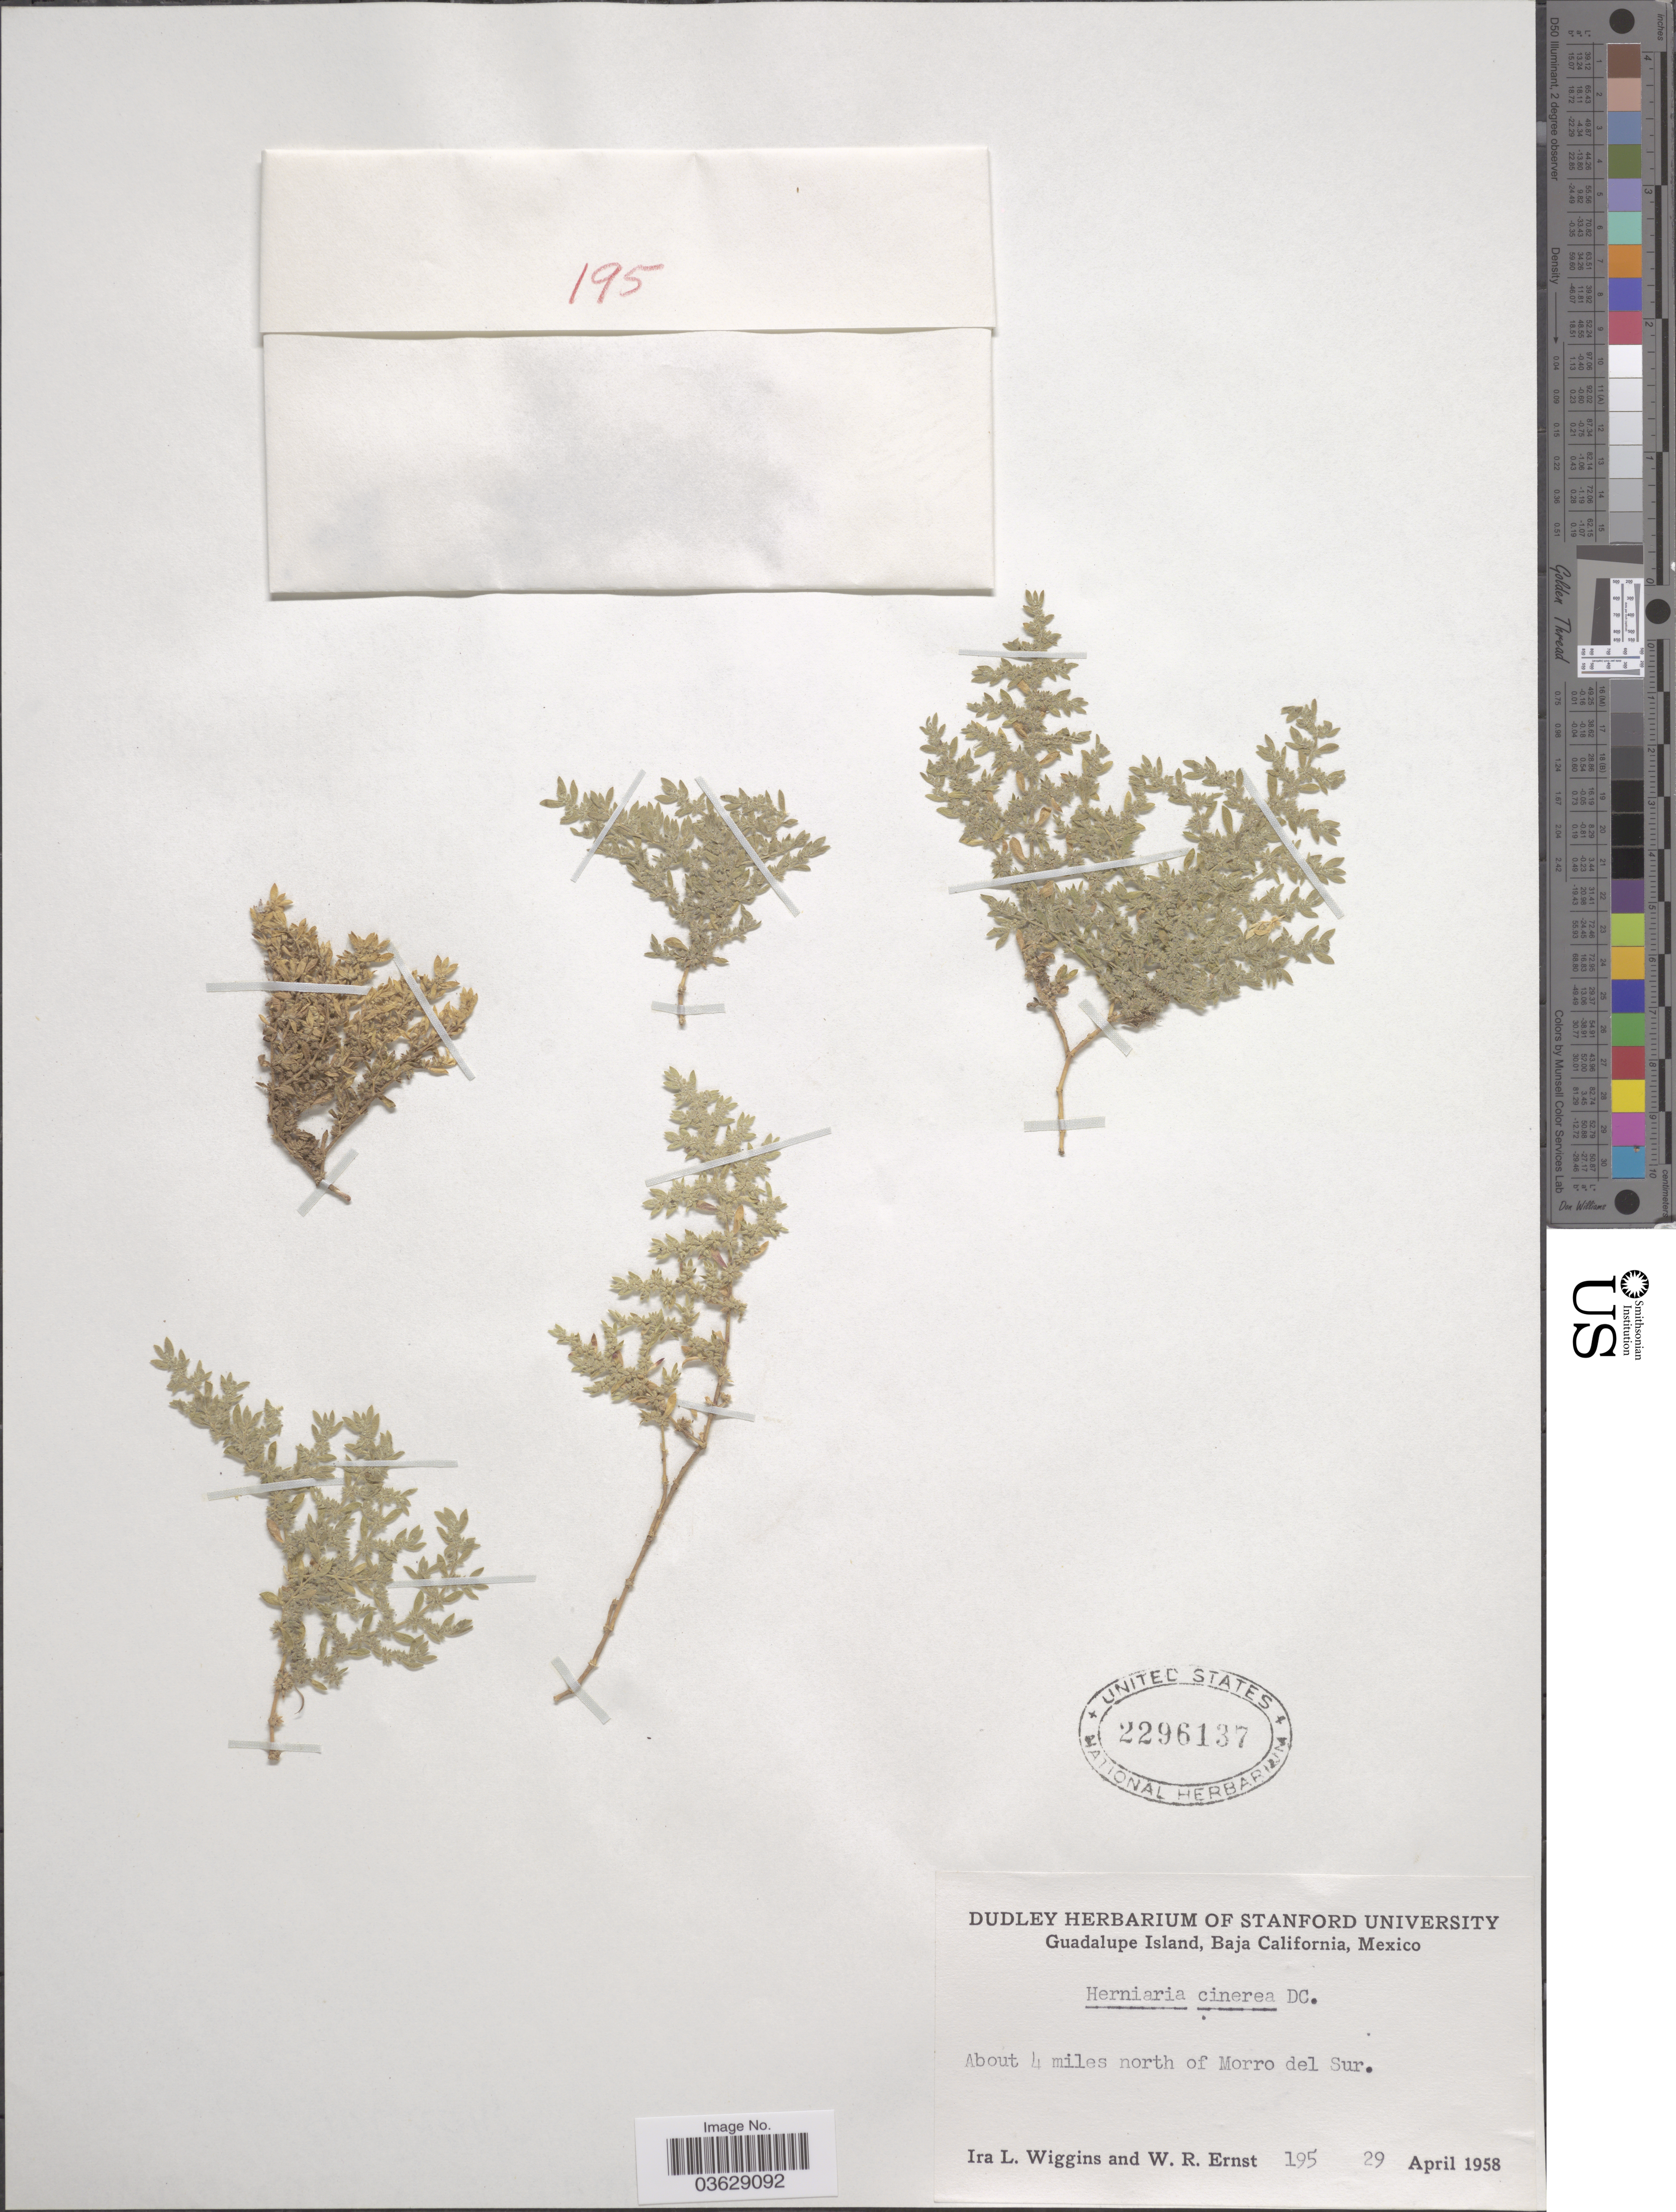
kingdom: Plantae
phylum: Tracheophyta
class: Magnoliopsida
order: Caryophyllales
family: Caryophyllaceae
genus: Herniaria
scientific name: Herniaria sp.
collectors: I. L. Wiggins & W. R. Ernst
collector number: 195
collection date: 1958-04-29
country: Mexico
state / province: Baja California Norte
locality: Guadalupe Island. About 4 miles north of Morro del Sur.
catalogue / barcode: US 2296137